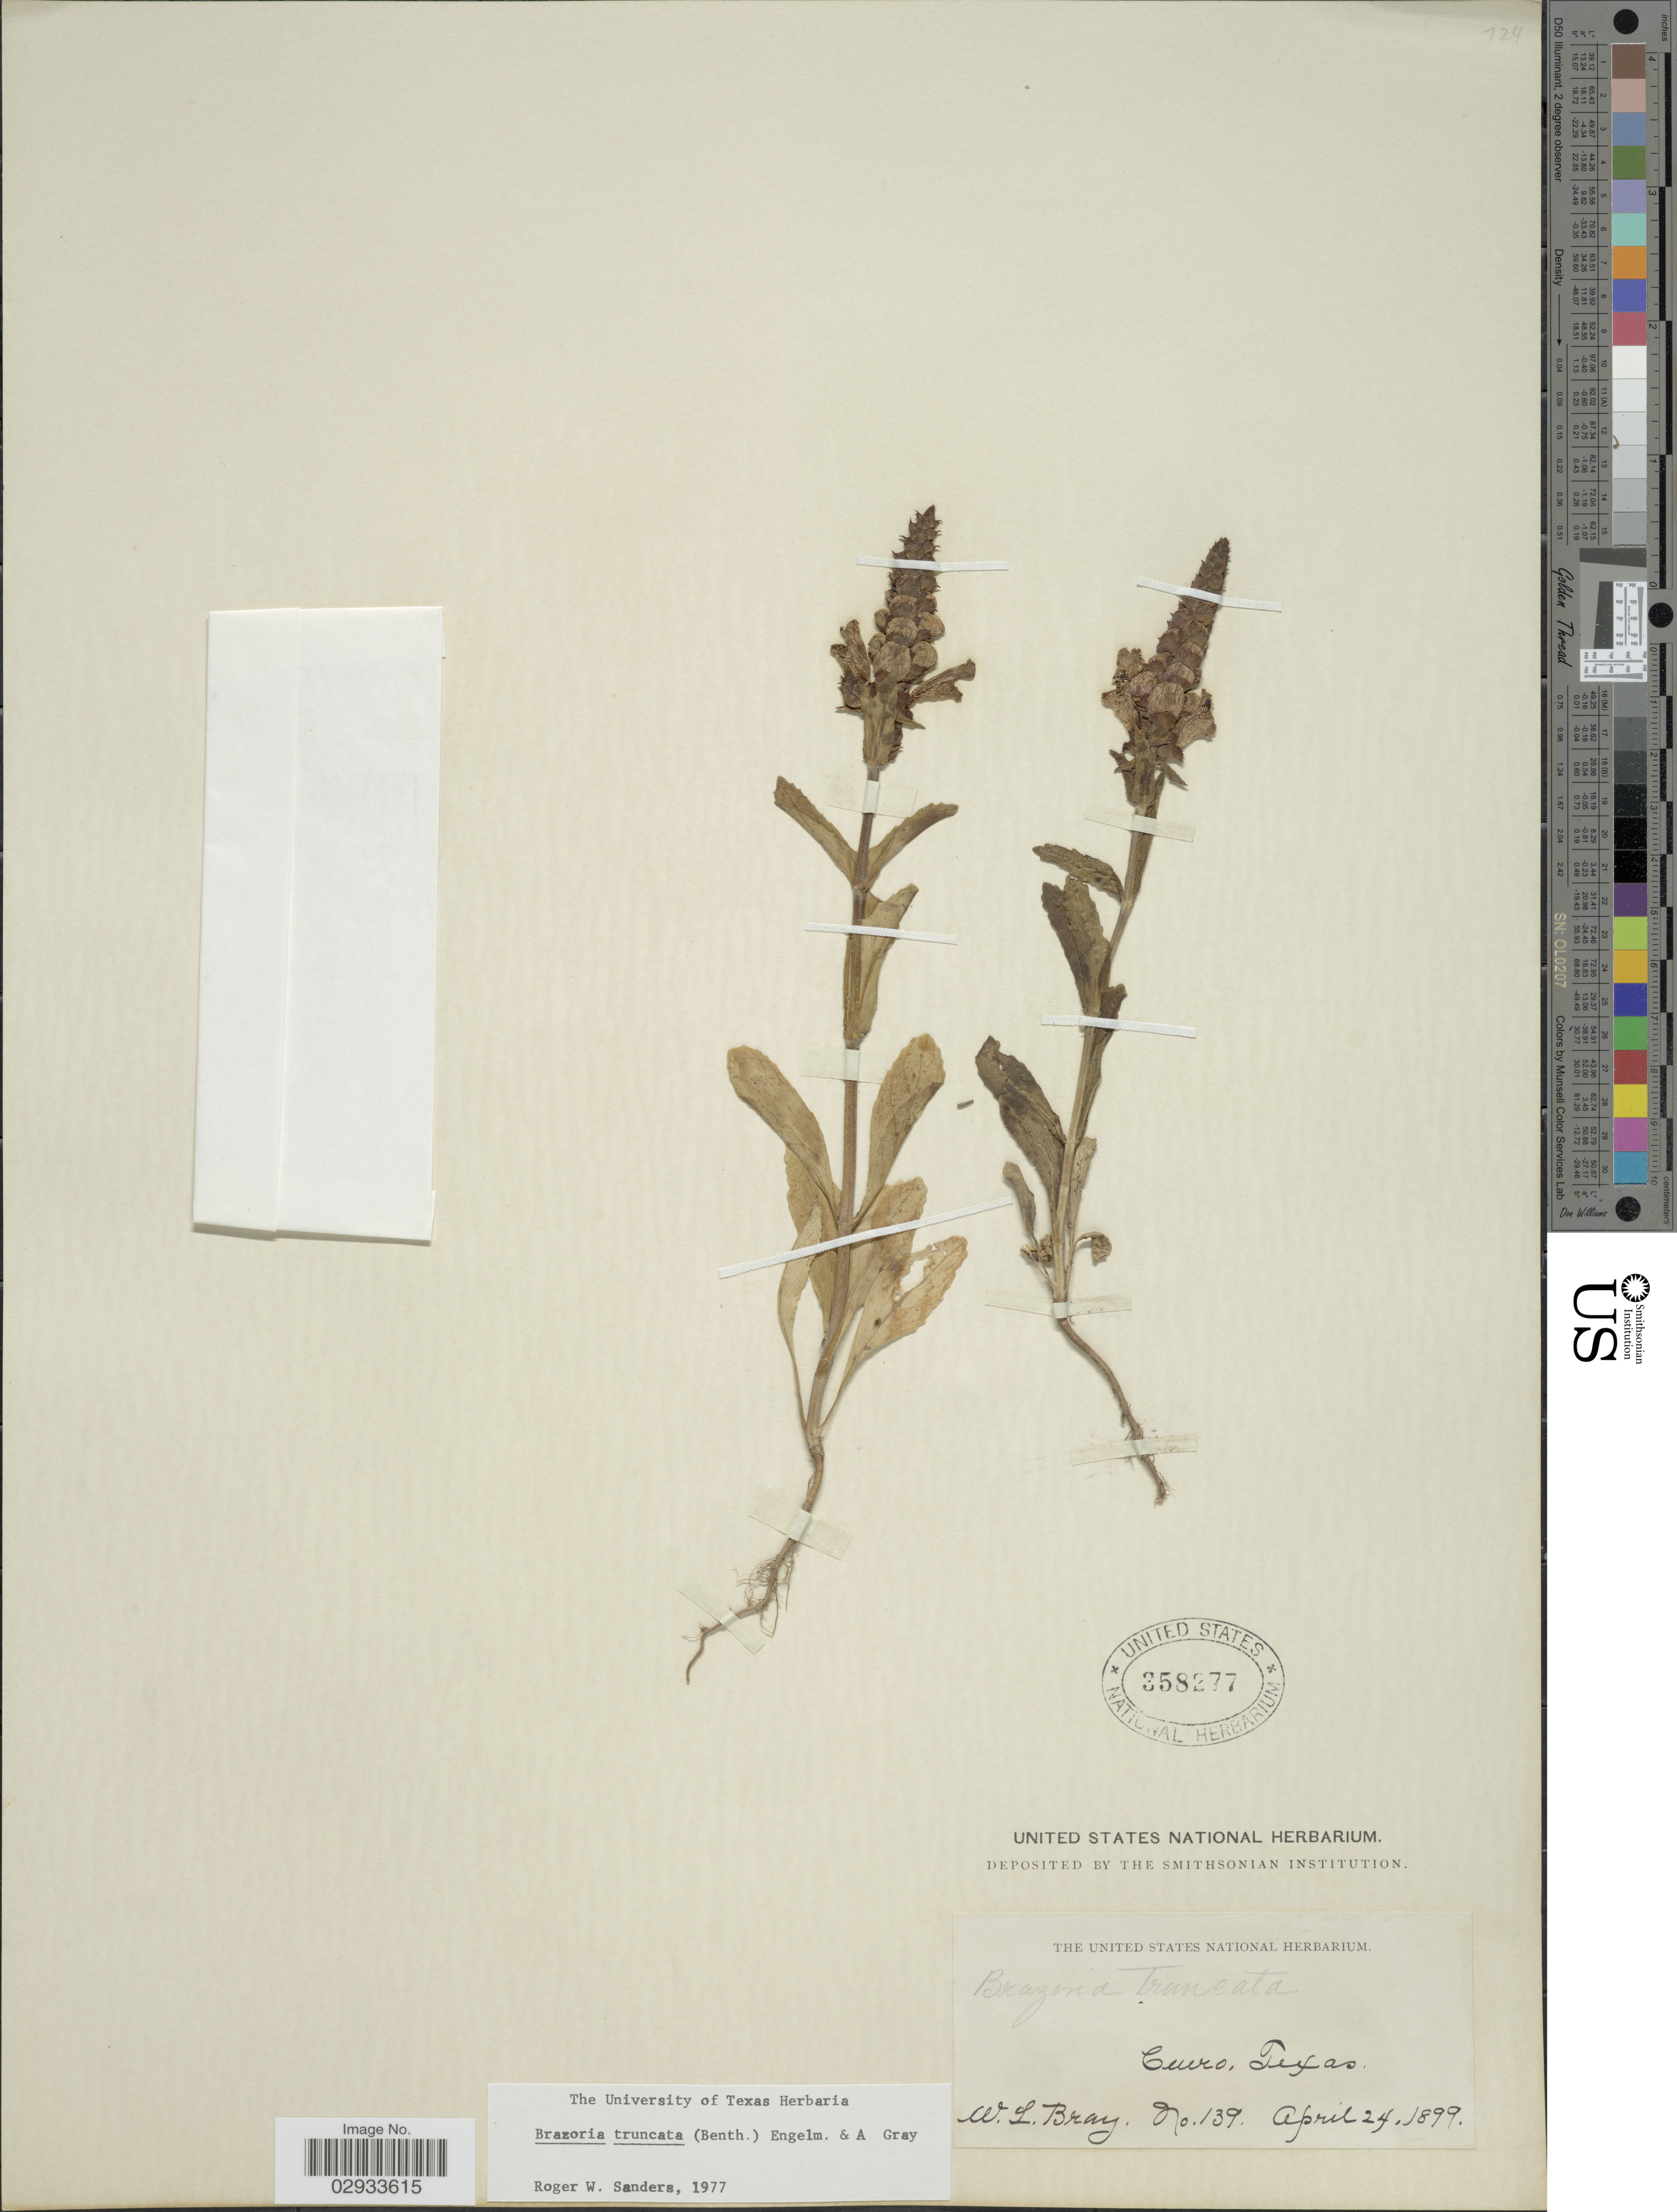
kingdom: Plantae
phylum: Tracheophyta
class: Magnoliopsida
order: Lamiales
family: Lamiaceae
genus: Brazoria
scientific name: Brazoria truncata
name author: (Benth.) Engelm. & A. Gray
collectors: W. L. Bray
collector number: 139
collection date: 1899-04-24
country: United States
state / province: Texas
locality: Cuero, Texas.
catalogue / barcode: US 358277